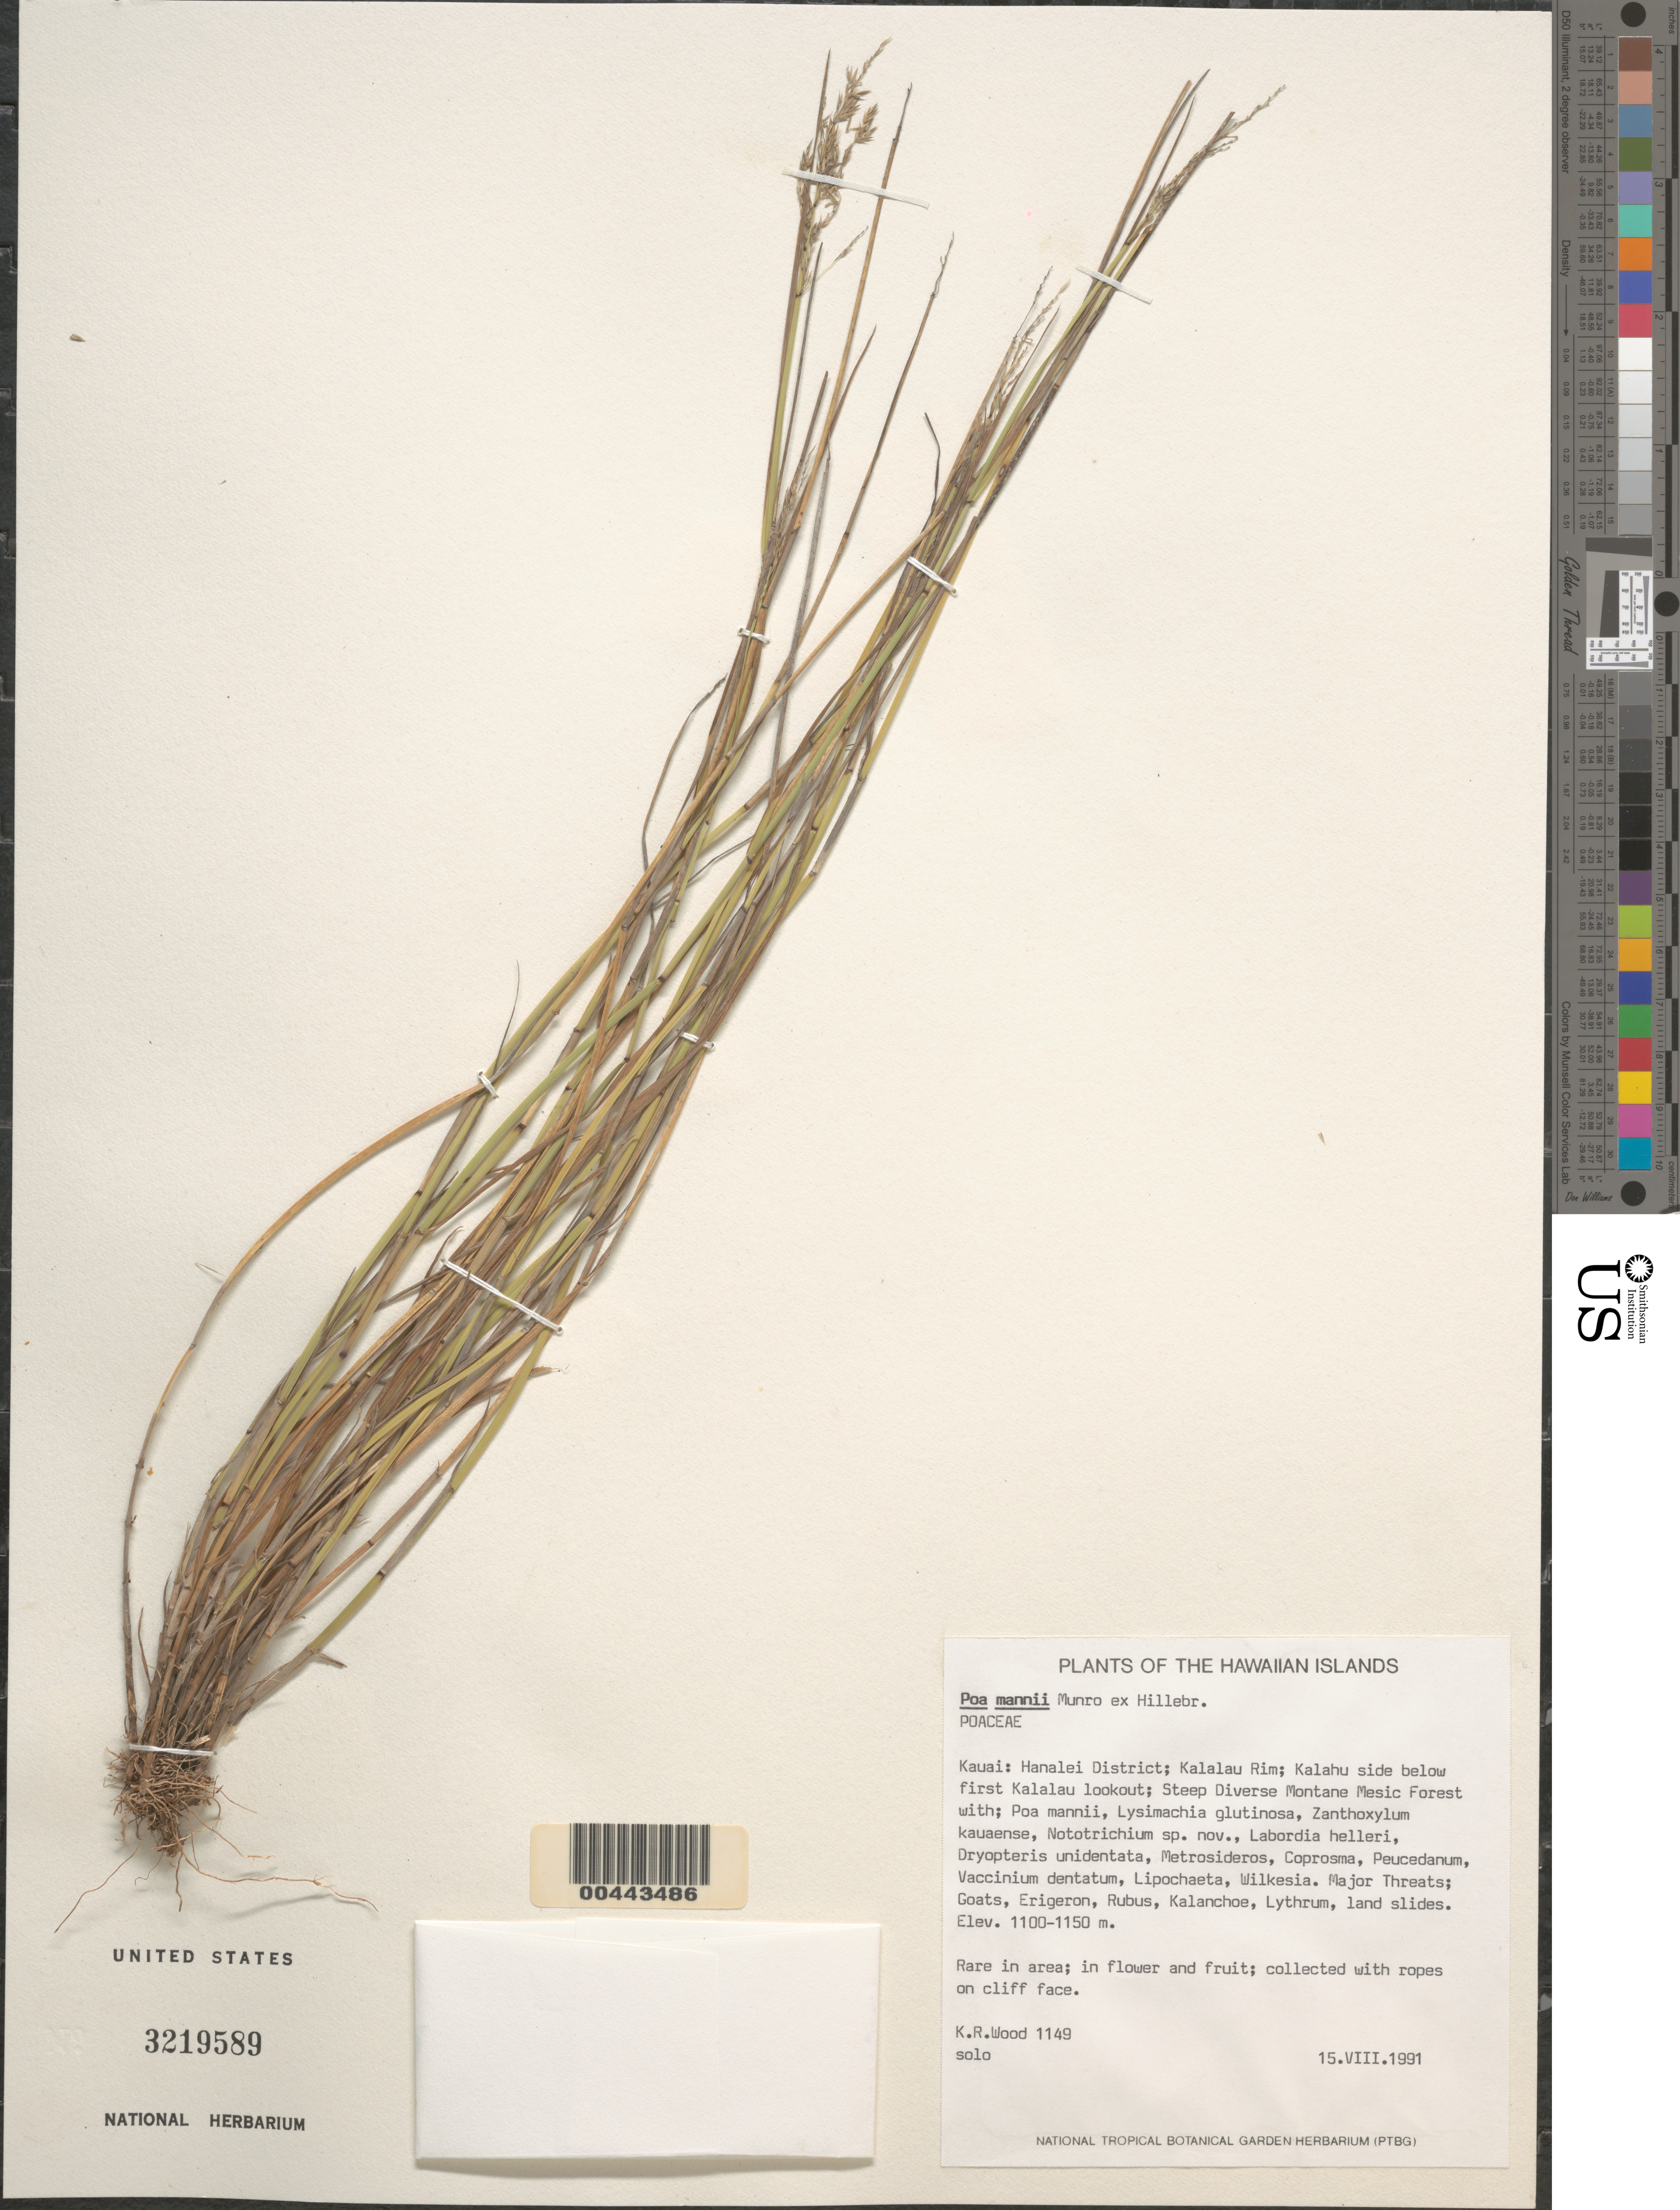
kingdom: Plantae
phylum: Tracheophyta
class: Liliopsida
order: Poales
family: Poaceae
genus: Poa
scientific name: Poa mannii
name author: Munro ex Hillebr.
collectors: K. R. Wood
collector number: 1149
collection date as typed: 15 Aug 1991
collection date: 1991-08-15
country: United States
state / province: Hawaii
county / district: Kauai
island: Kaua'i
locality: Hanalei Dist., Kalalau Rim, Kalahu side below first Kalalau lookout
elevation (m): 1100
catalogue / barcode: US 3219589